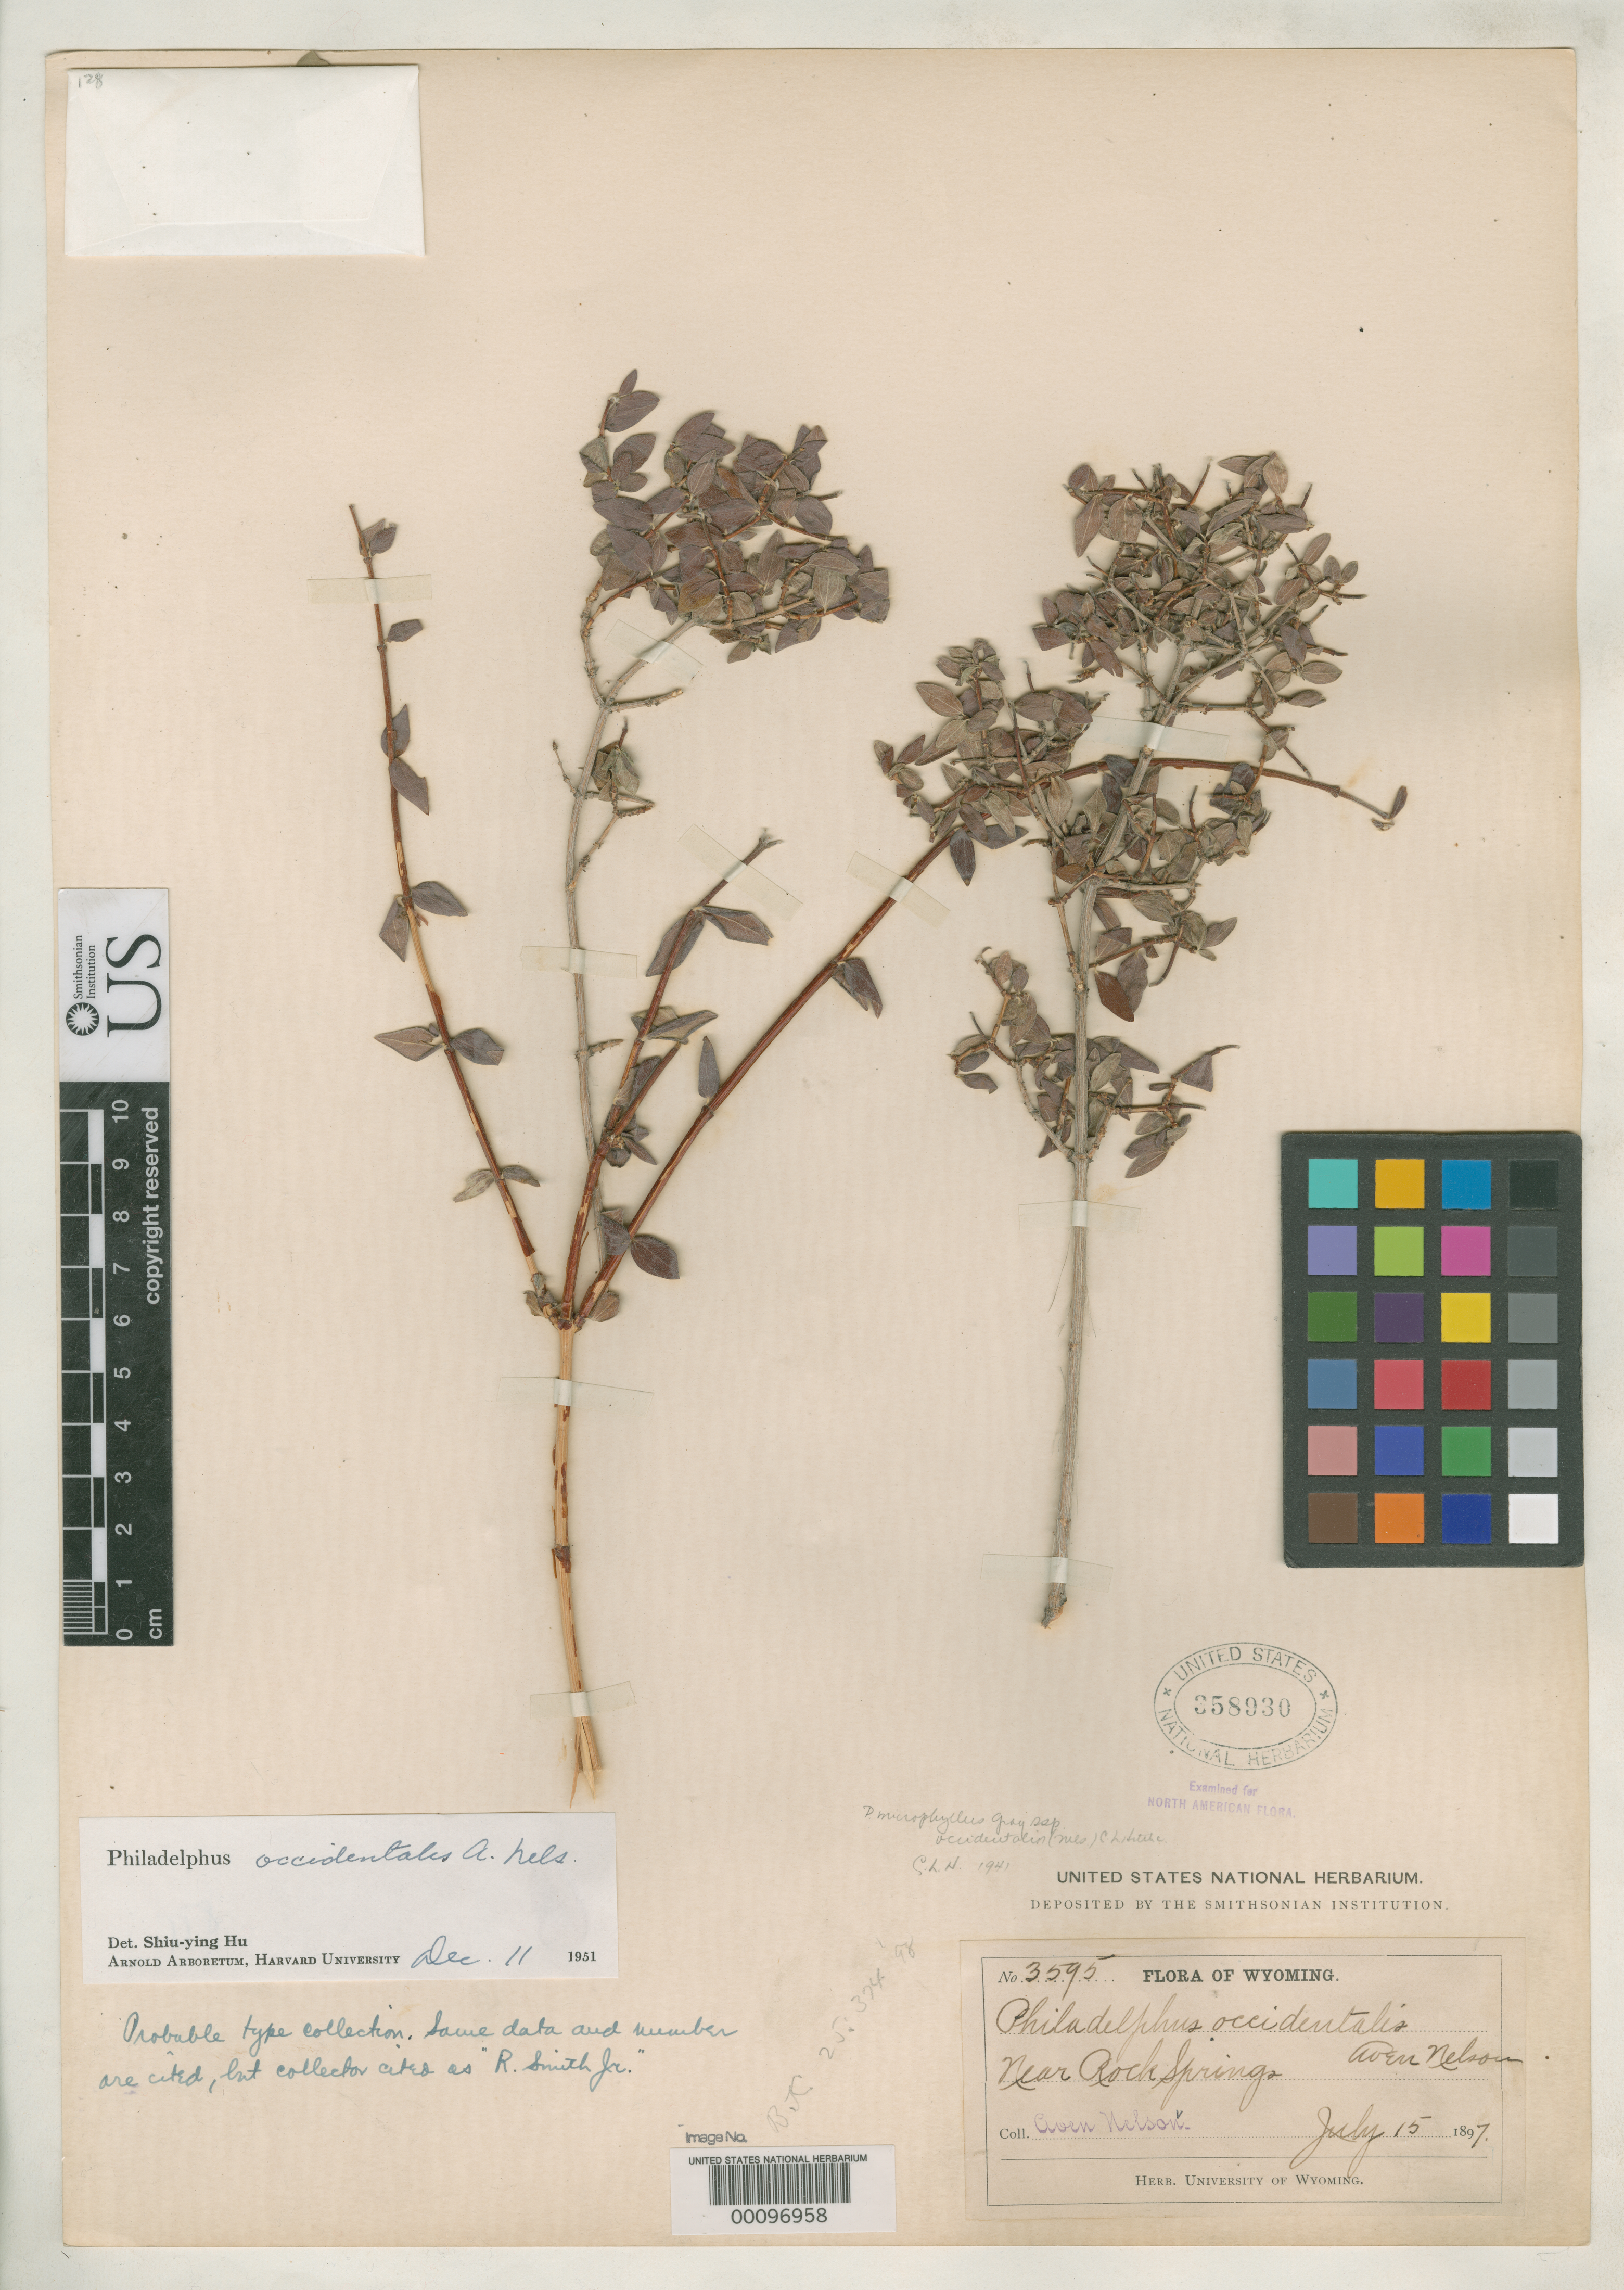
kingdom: Plantae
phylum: Tracheophyta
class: Magnoliopsida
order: Cornales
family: Hydrangeaceae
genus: Philadelphus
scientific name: Philadelphus occidentalis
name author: A. Nelson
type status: Type Fragment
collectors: A. Nelson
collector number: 3595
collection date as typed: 15 Jul 1897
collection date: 1897-07-15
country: United States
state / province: Wyoming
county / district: Sweetwater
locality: Near Rock Springs.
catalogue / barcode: US 358930